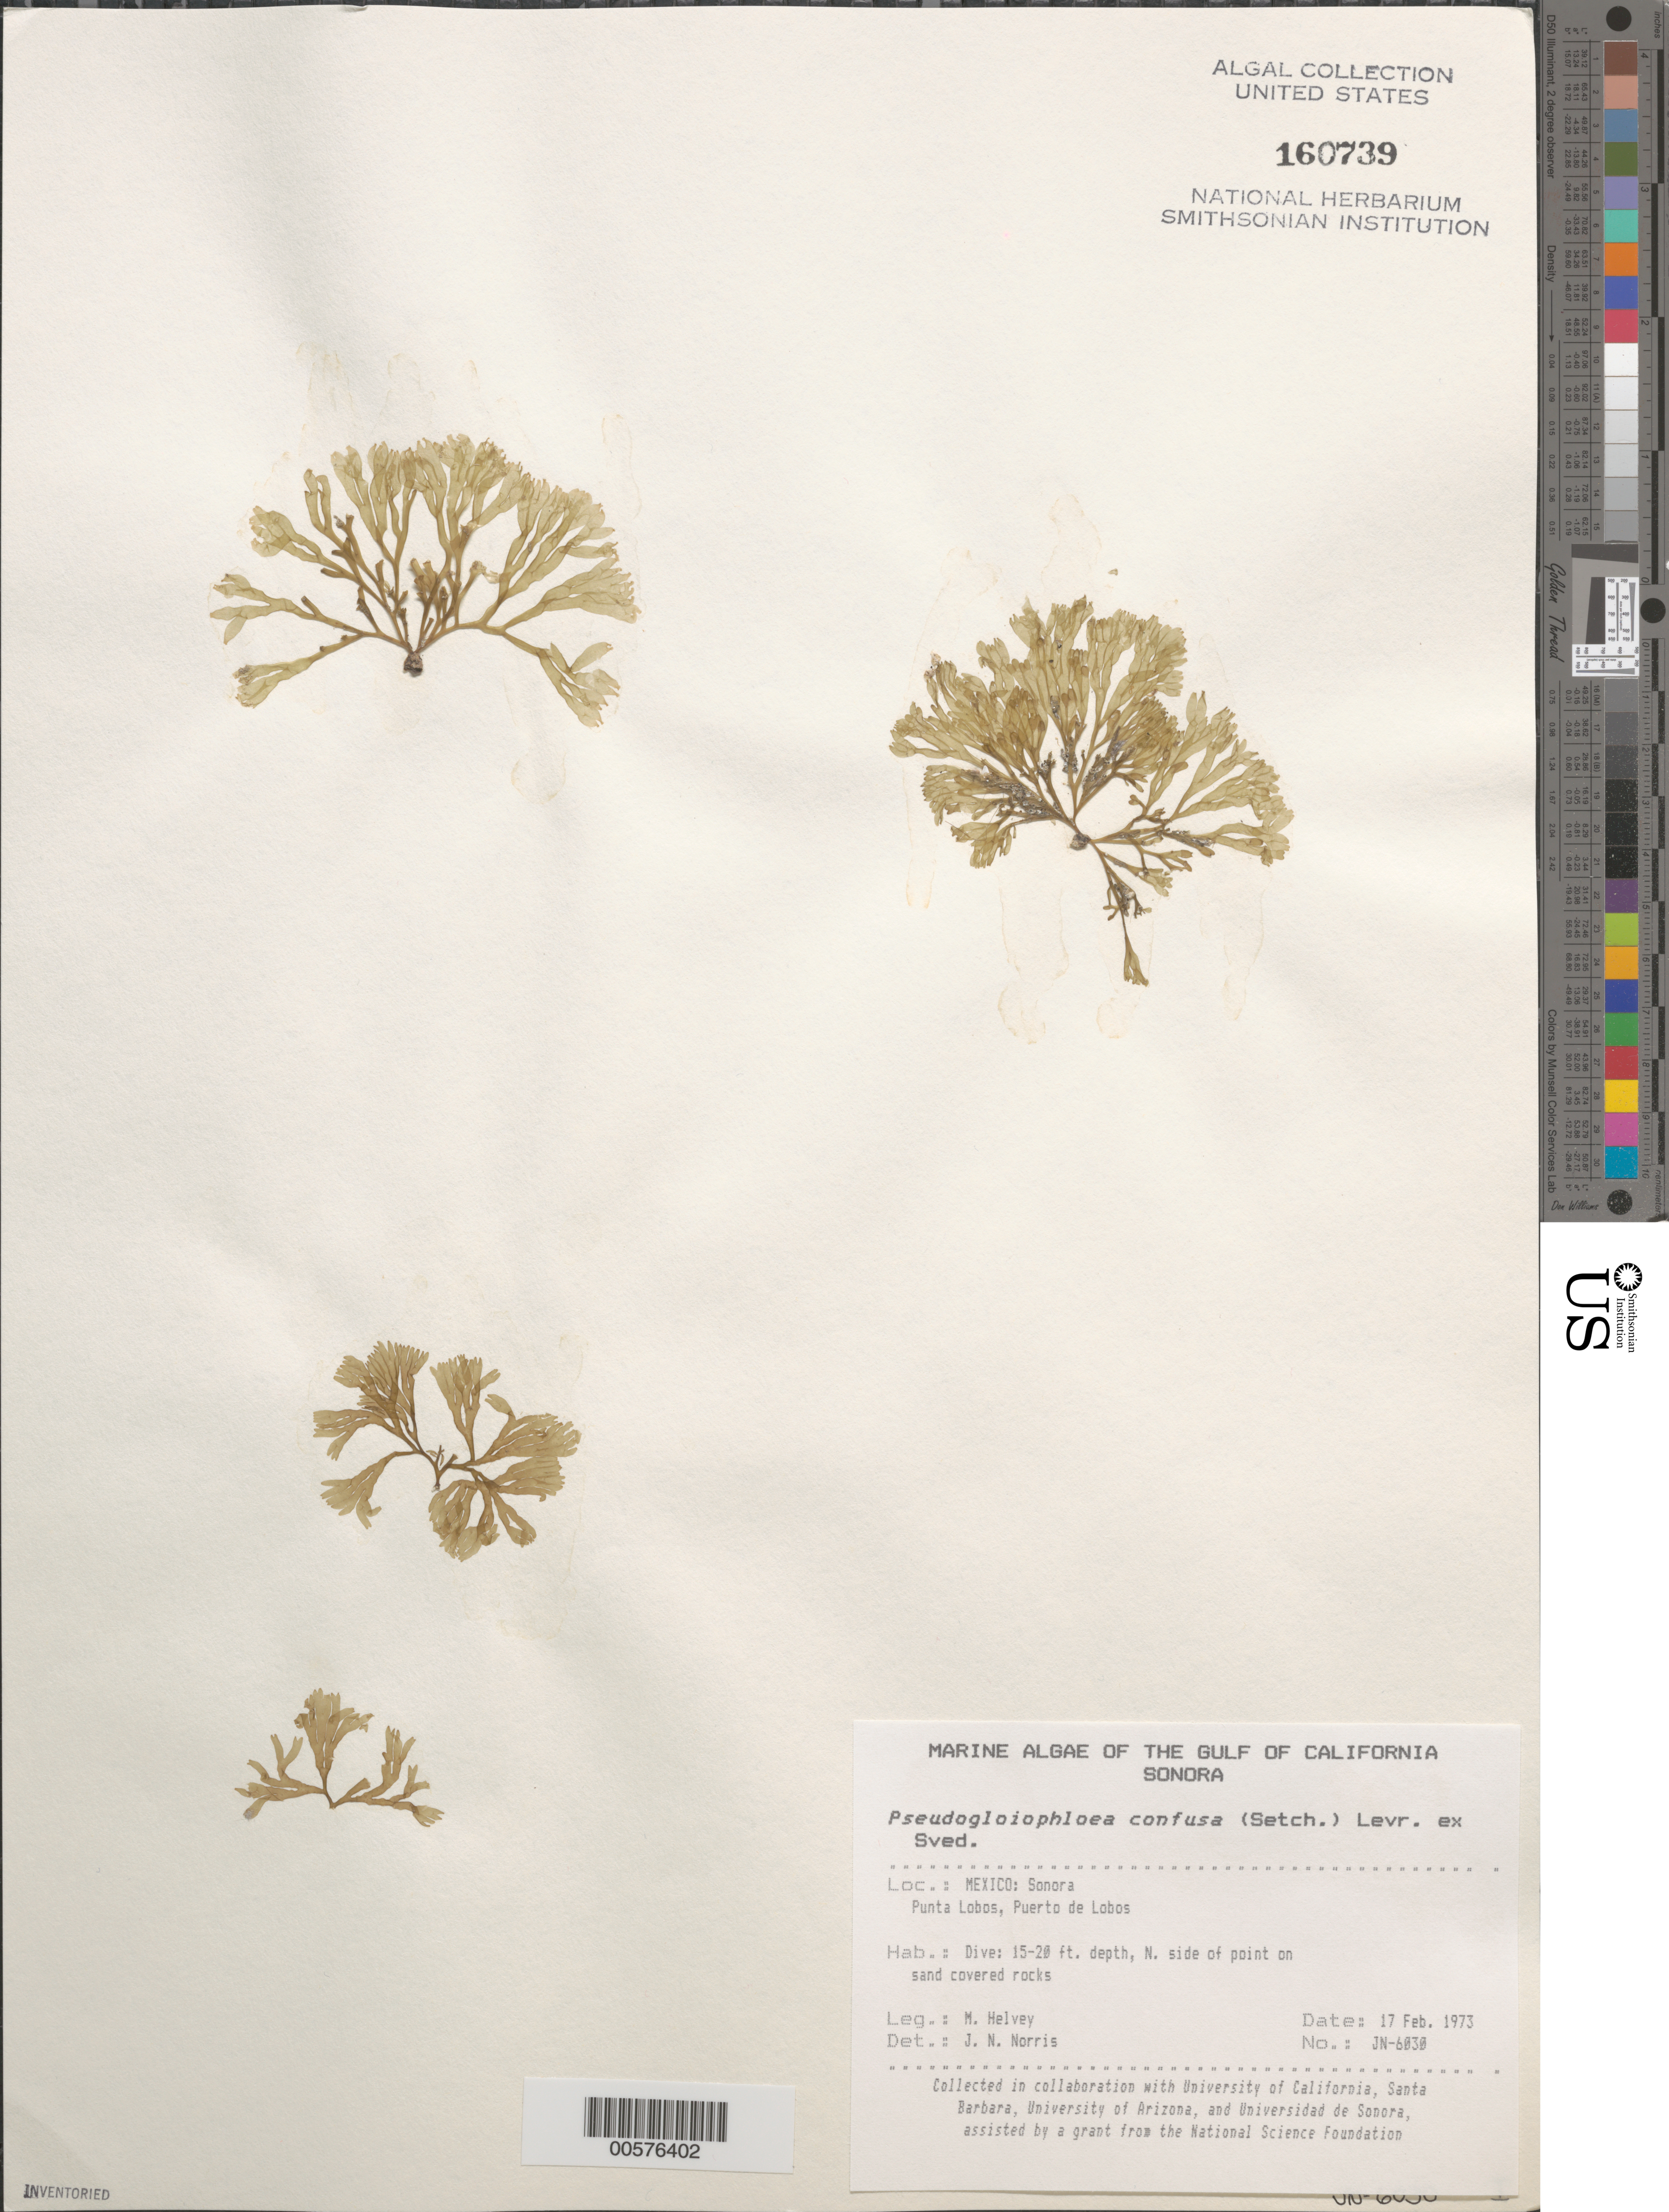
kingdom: Plantae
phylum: Rhodophyta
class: Florideophyceae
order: Nemaliales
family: Scinaiaceae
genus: Scinaia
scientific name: Scinaia confusa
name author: (Setch.) Huisman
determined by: Algae name updating Project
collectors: M. Helvey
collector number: JN-6030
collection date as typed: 17 Feb 1973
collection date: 1973-02-17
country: Mexico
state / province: Sonora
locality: Punta lobos, puerto de lobos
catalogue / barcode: US 160739